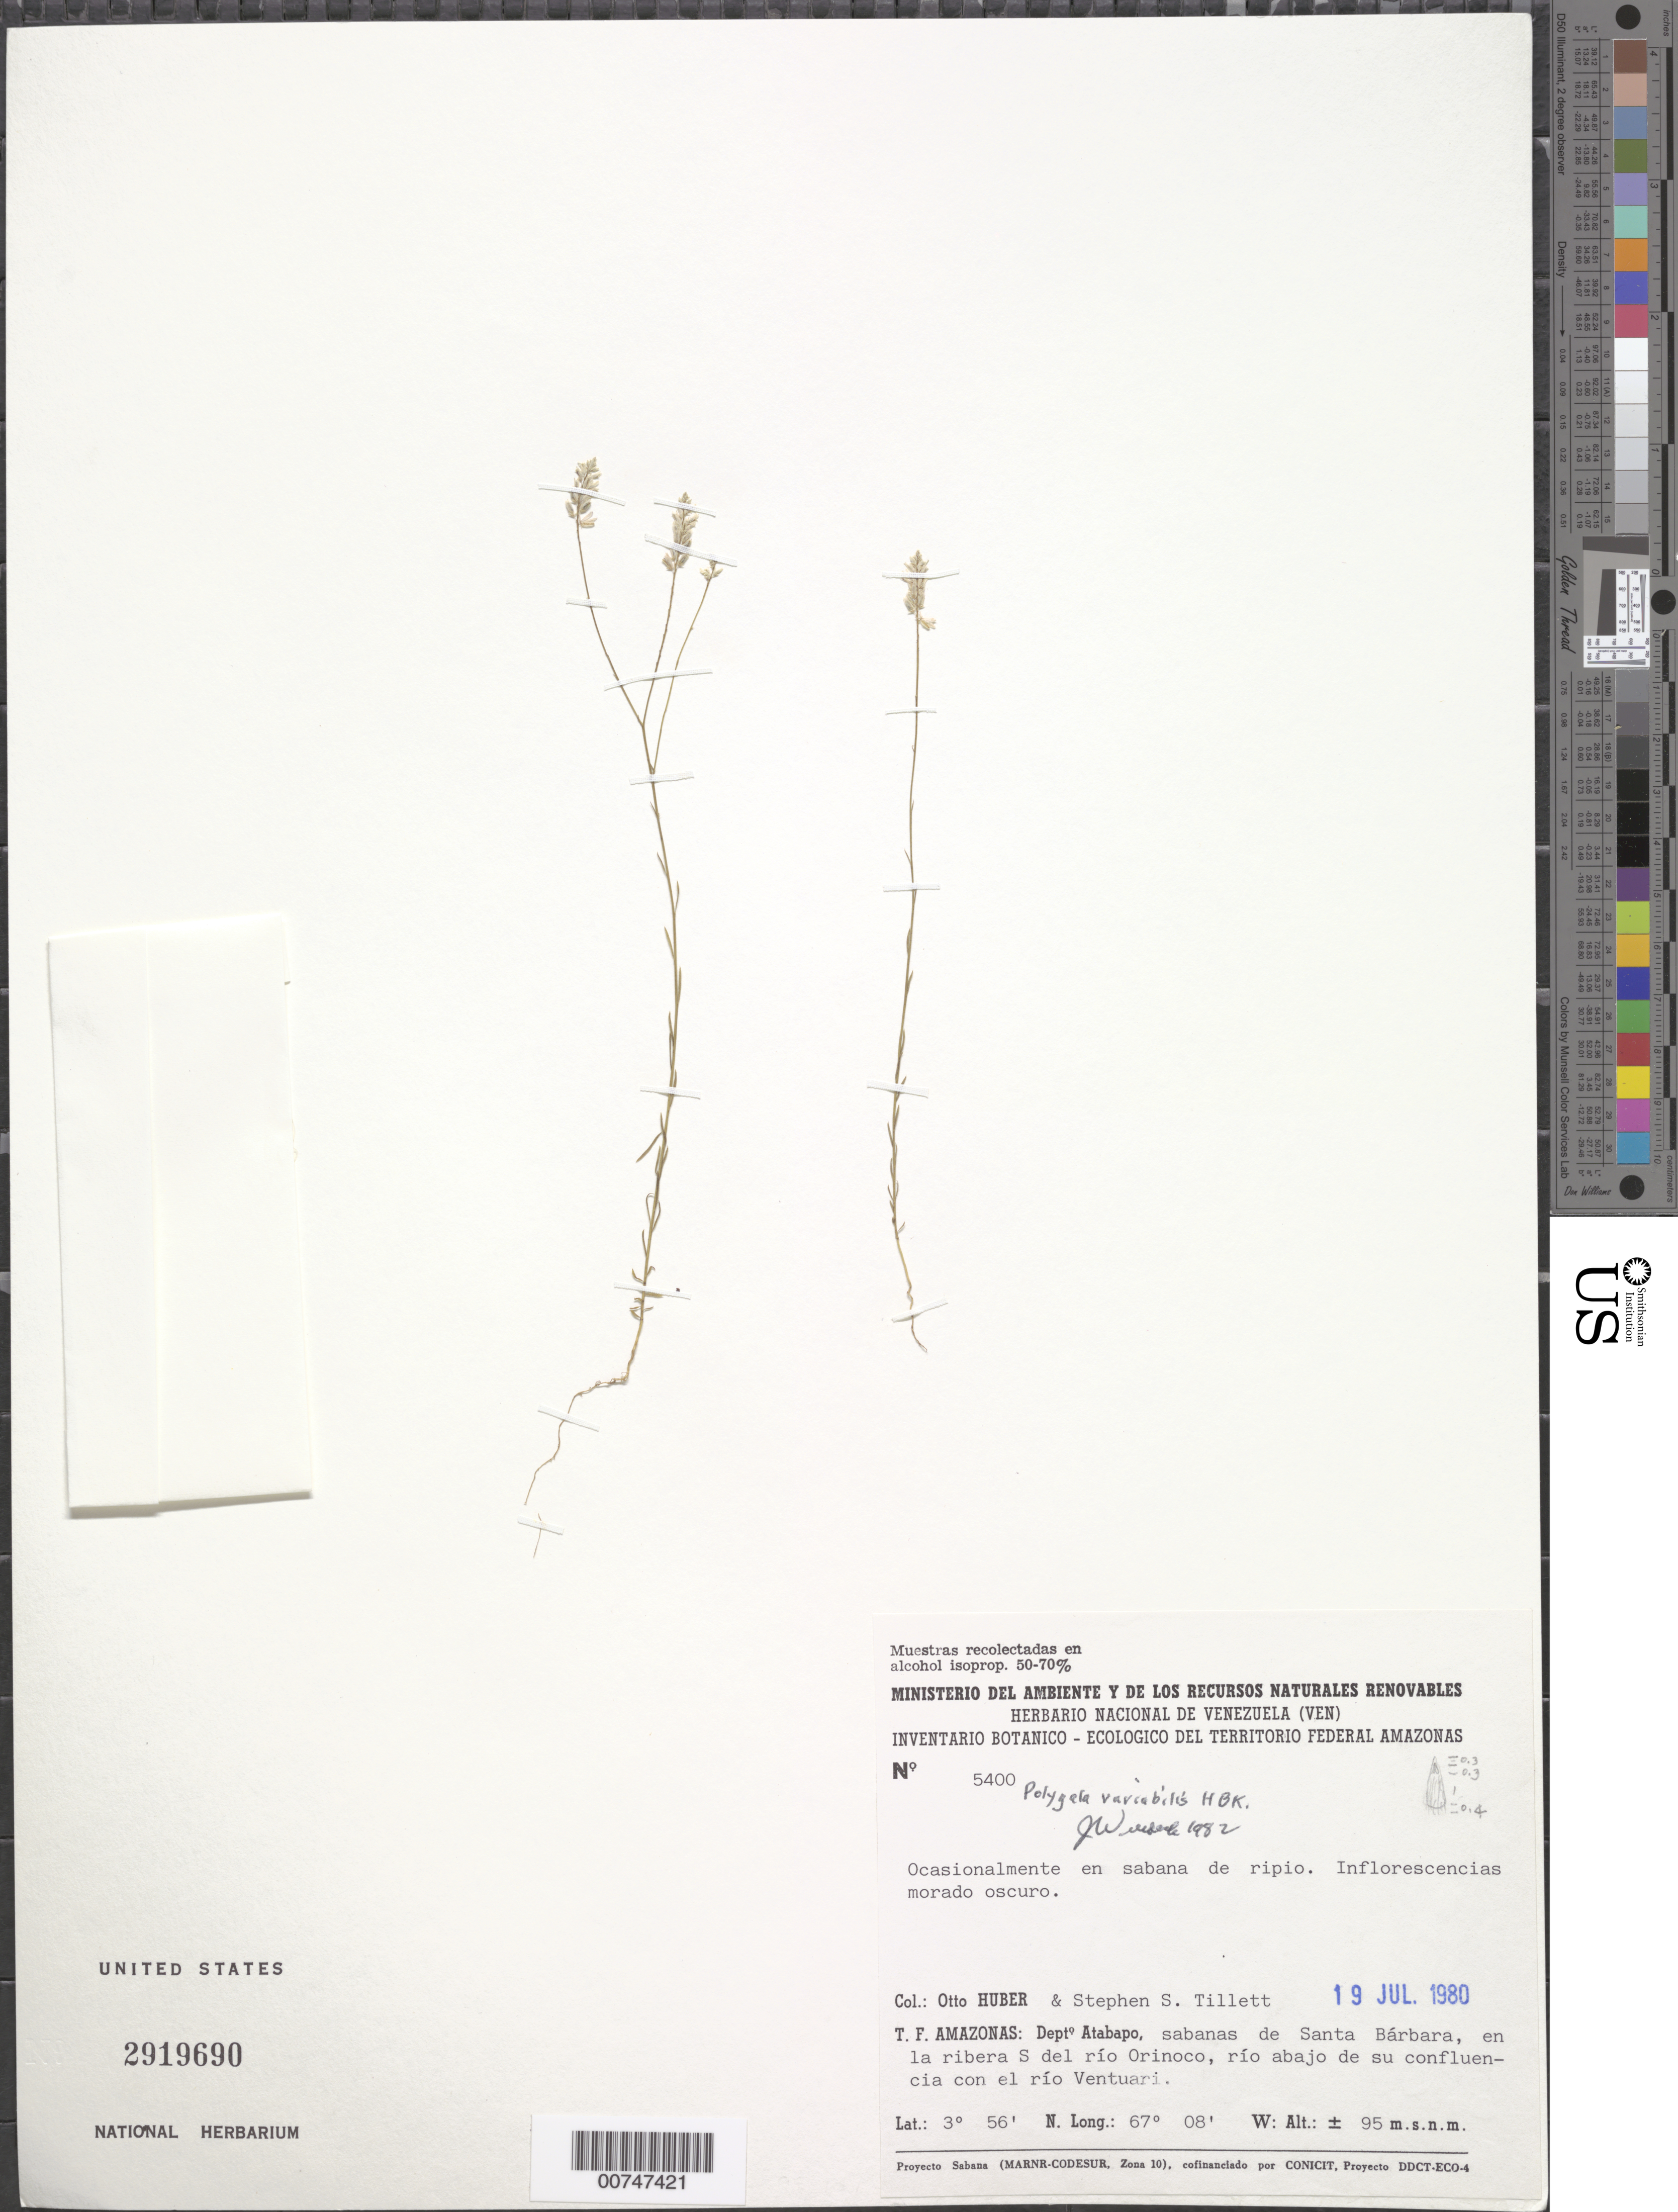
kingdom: Plantae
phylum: Tracheophyta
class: Magnoliopsida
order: Fabales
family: Polygalaceae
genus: Polygala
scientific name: Polygala variabilis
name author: Kunth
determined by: Wurdack, John J., (US), US (UNITED STATES)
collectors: O. Huber & S. S. Tillett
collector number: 5400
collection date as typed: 19-Jul-80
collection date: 1980-07-19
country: Venezuela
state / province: Amazonas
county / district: Atabapo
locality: Santa Bárbara, en la ribera S del río Orinoco, río abajo de su confluencia con el río Ventuari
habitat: Gravel savanna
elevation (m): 95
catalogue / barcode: US 2919690